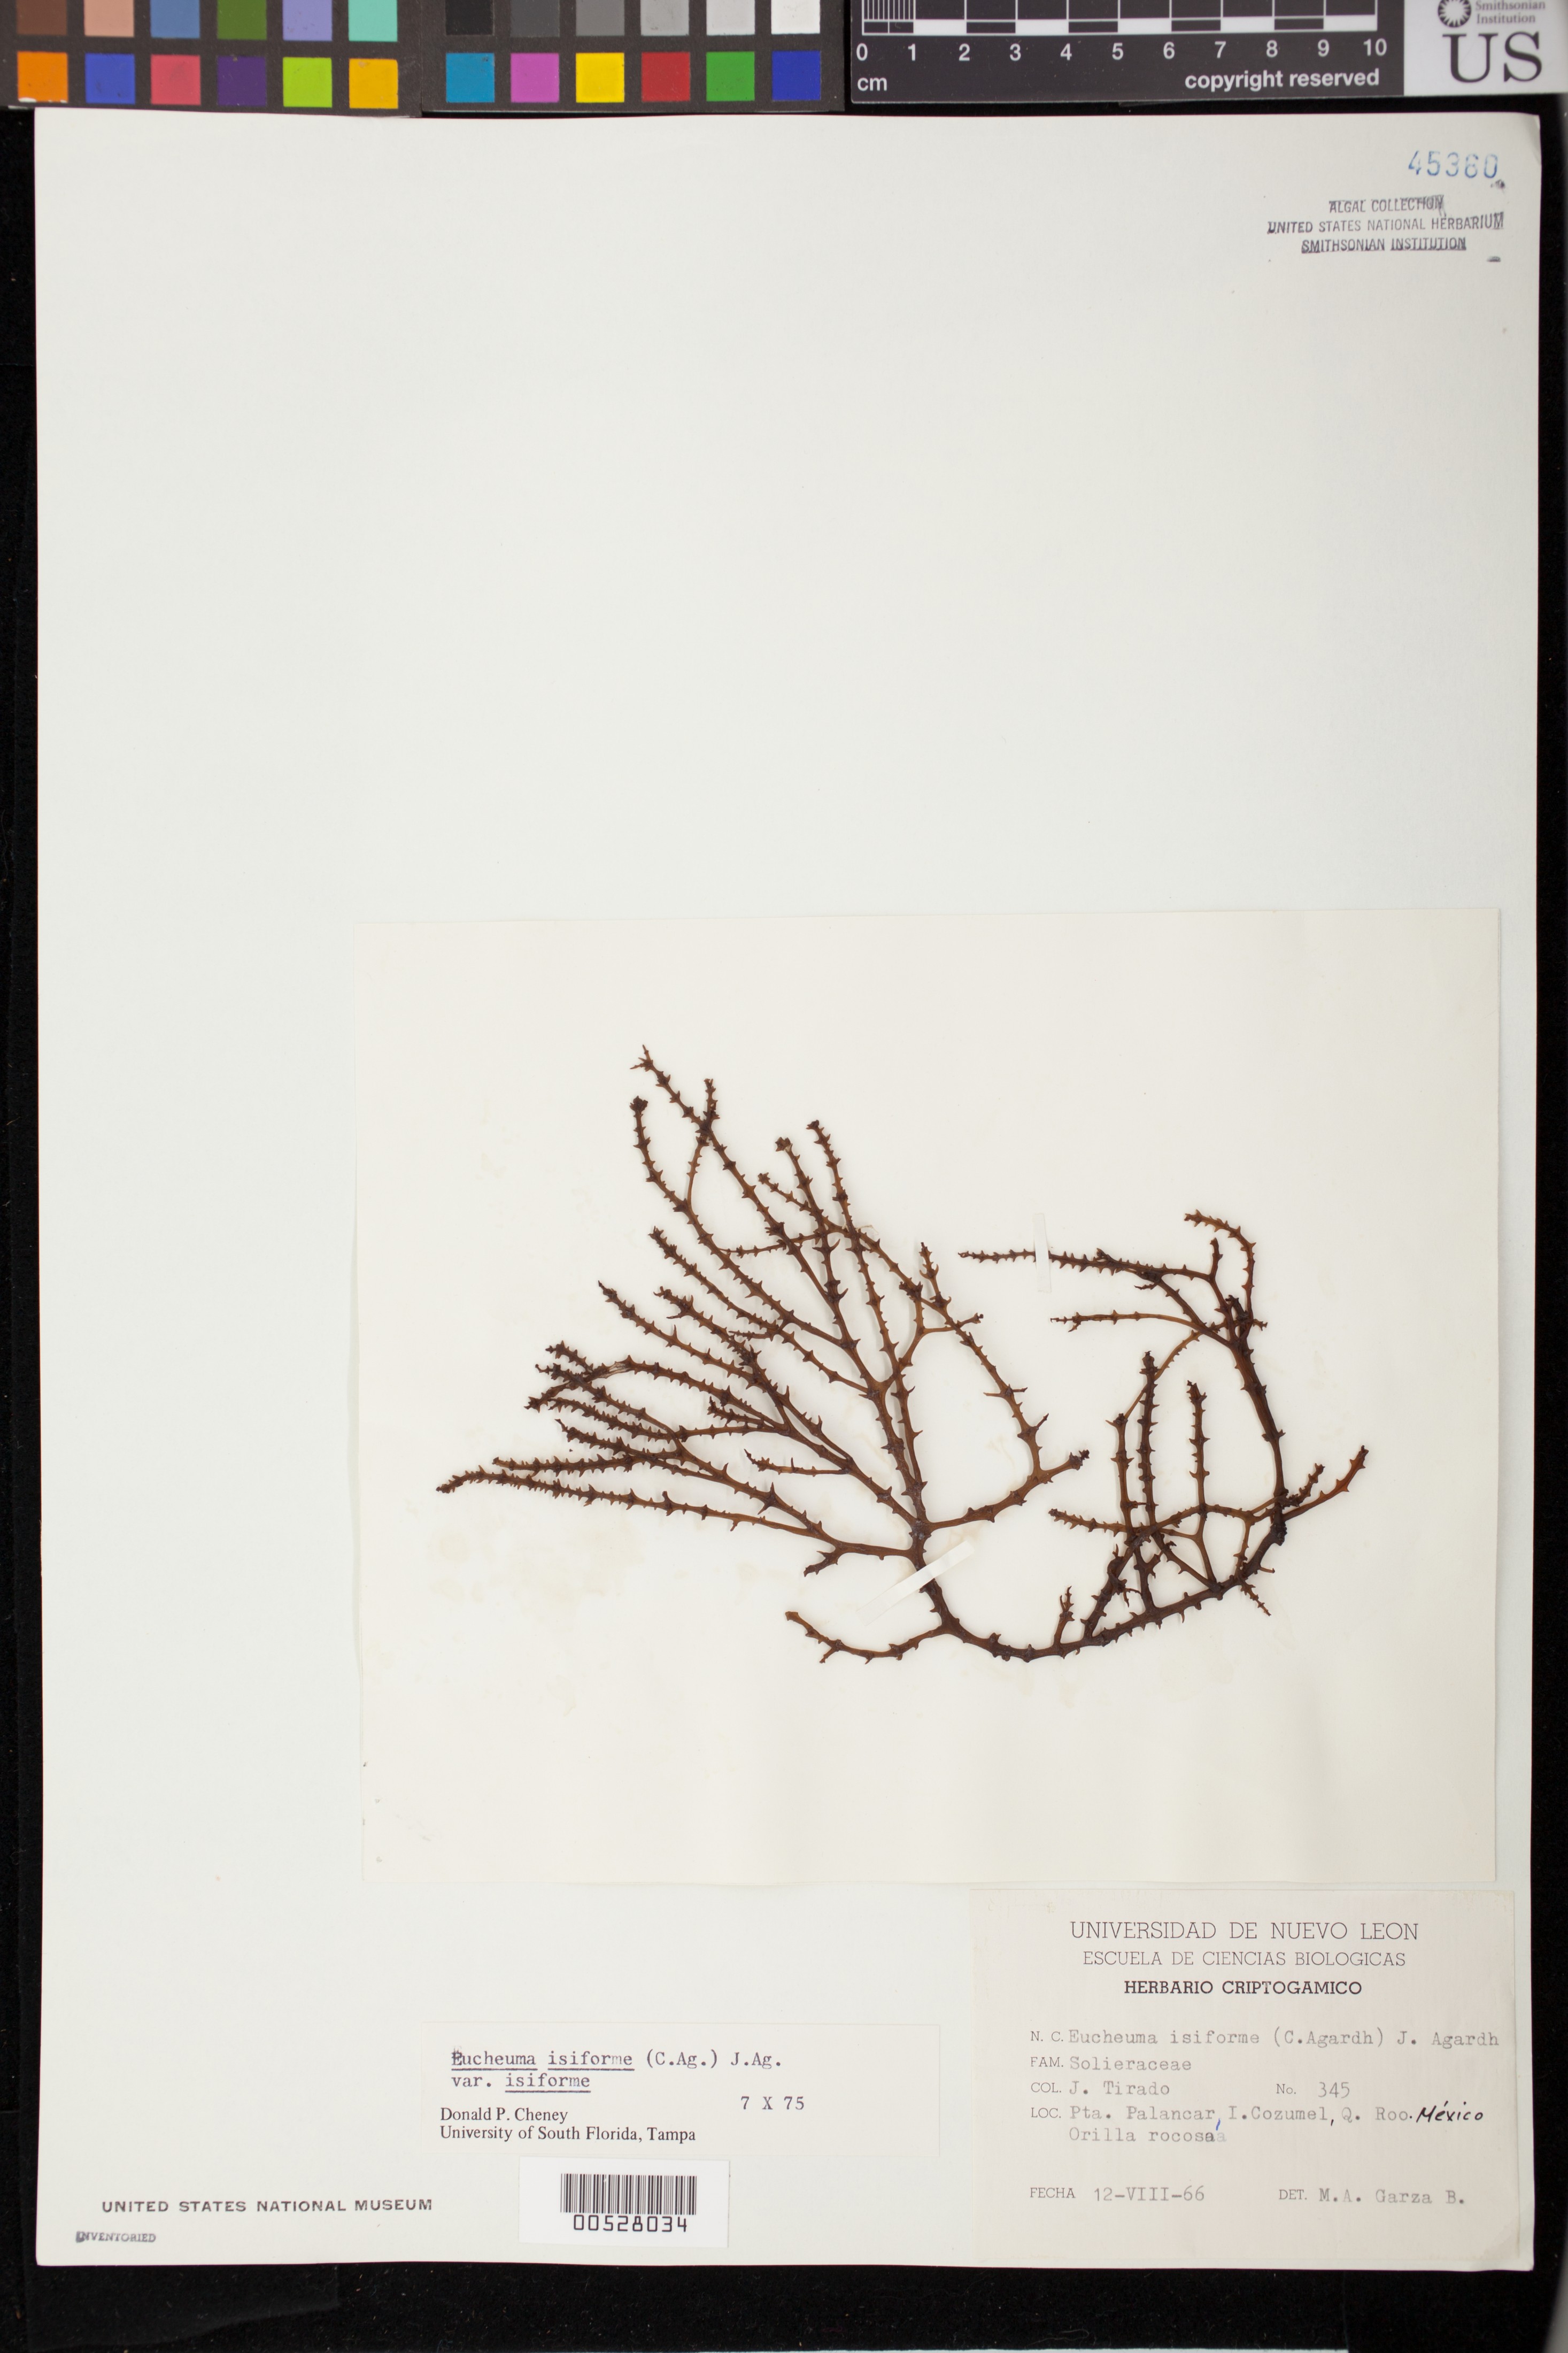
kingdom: Plantae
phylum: Rhodophyta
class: Florideophyceae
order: Gigartinales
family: Solieriaceae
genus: Eucheumatopsis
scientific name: Eucheumatopsis isiformis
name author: (C. Agardh) M.L. Núñez-Resendiz et al.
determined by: Algae name updating Project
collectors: J. Tirado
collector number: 345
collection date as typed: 12 Aug 1966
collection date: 1966-08-12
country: Mexico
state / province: Quintana Roo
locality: Punta palancar, isla cozumel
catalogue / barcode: US 45360